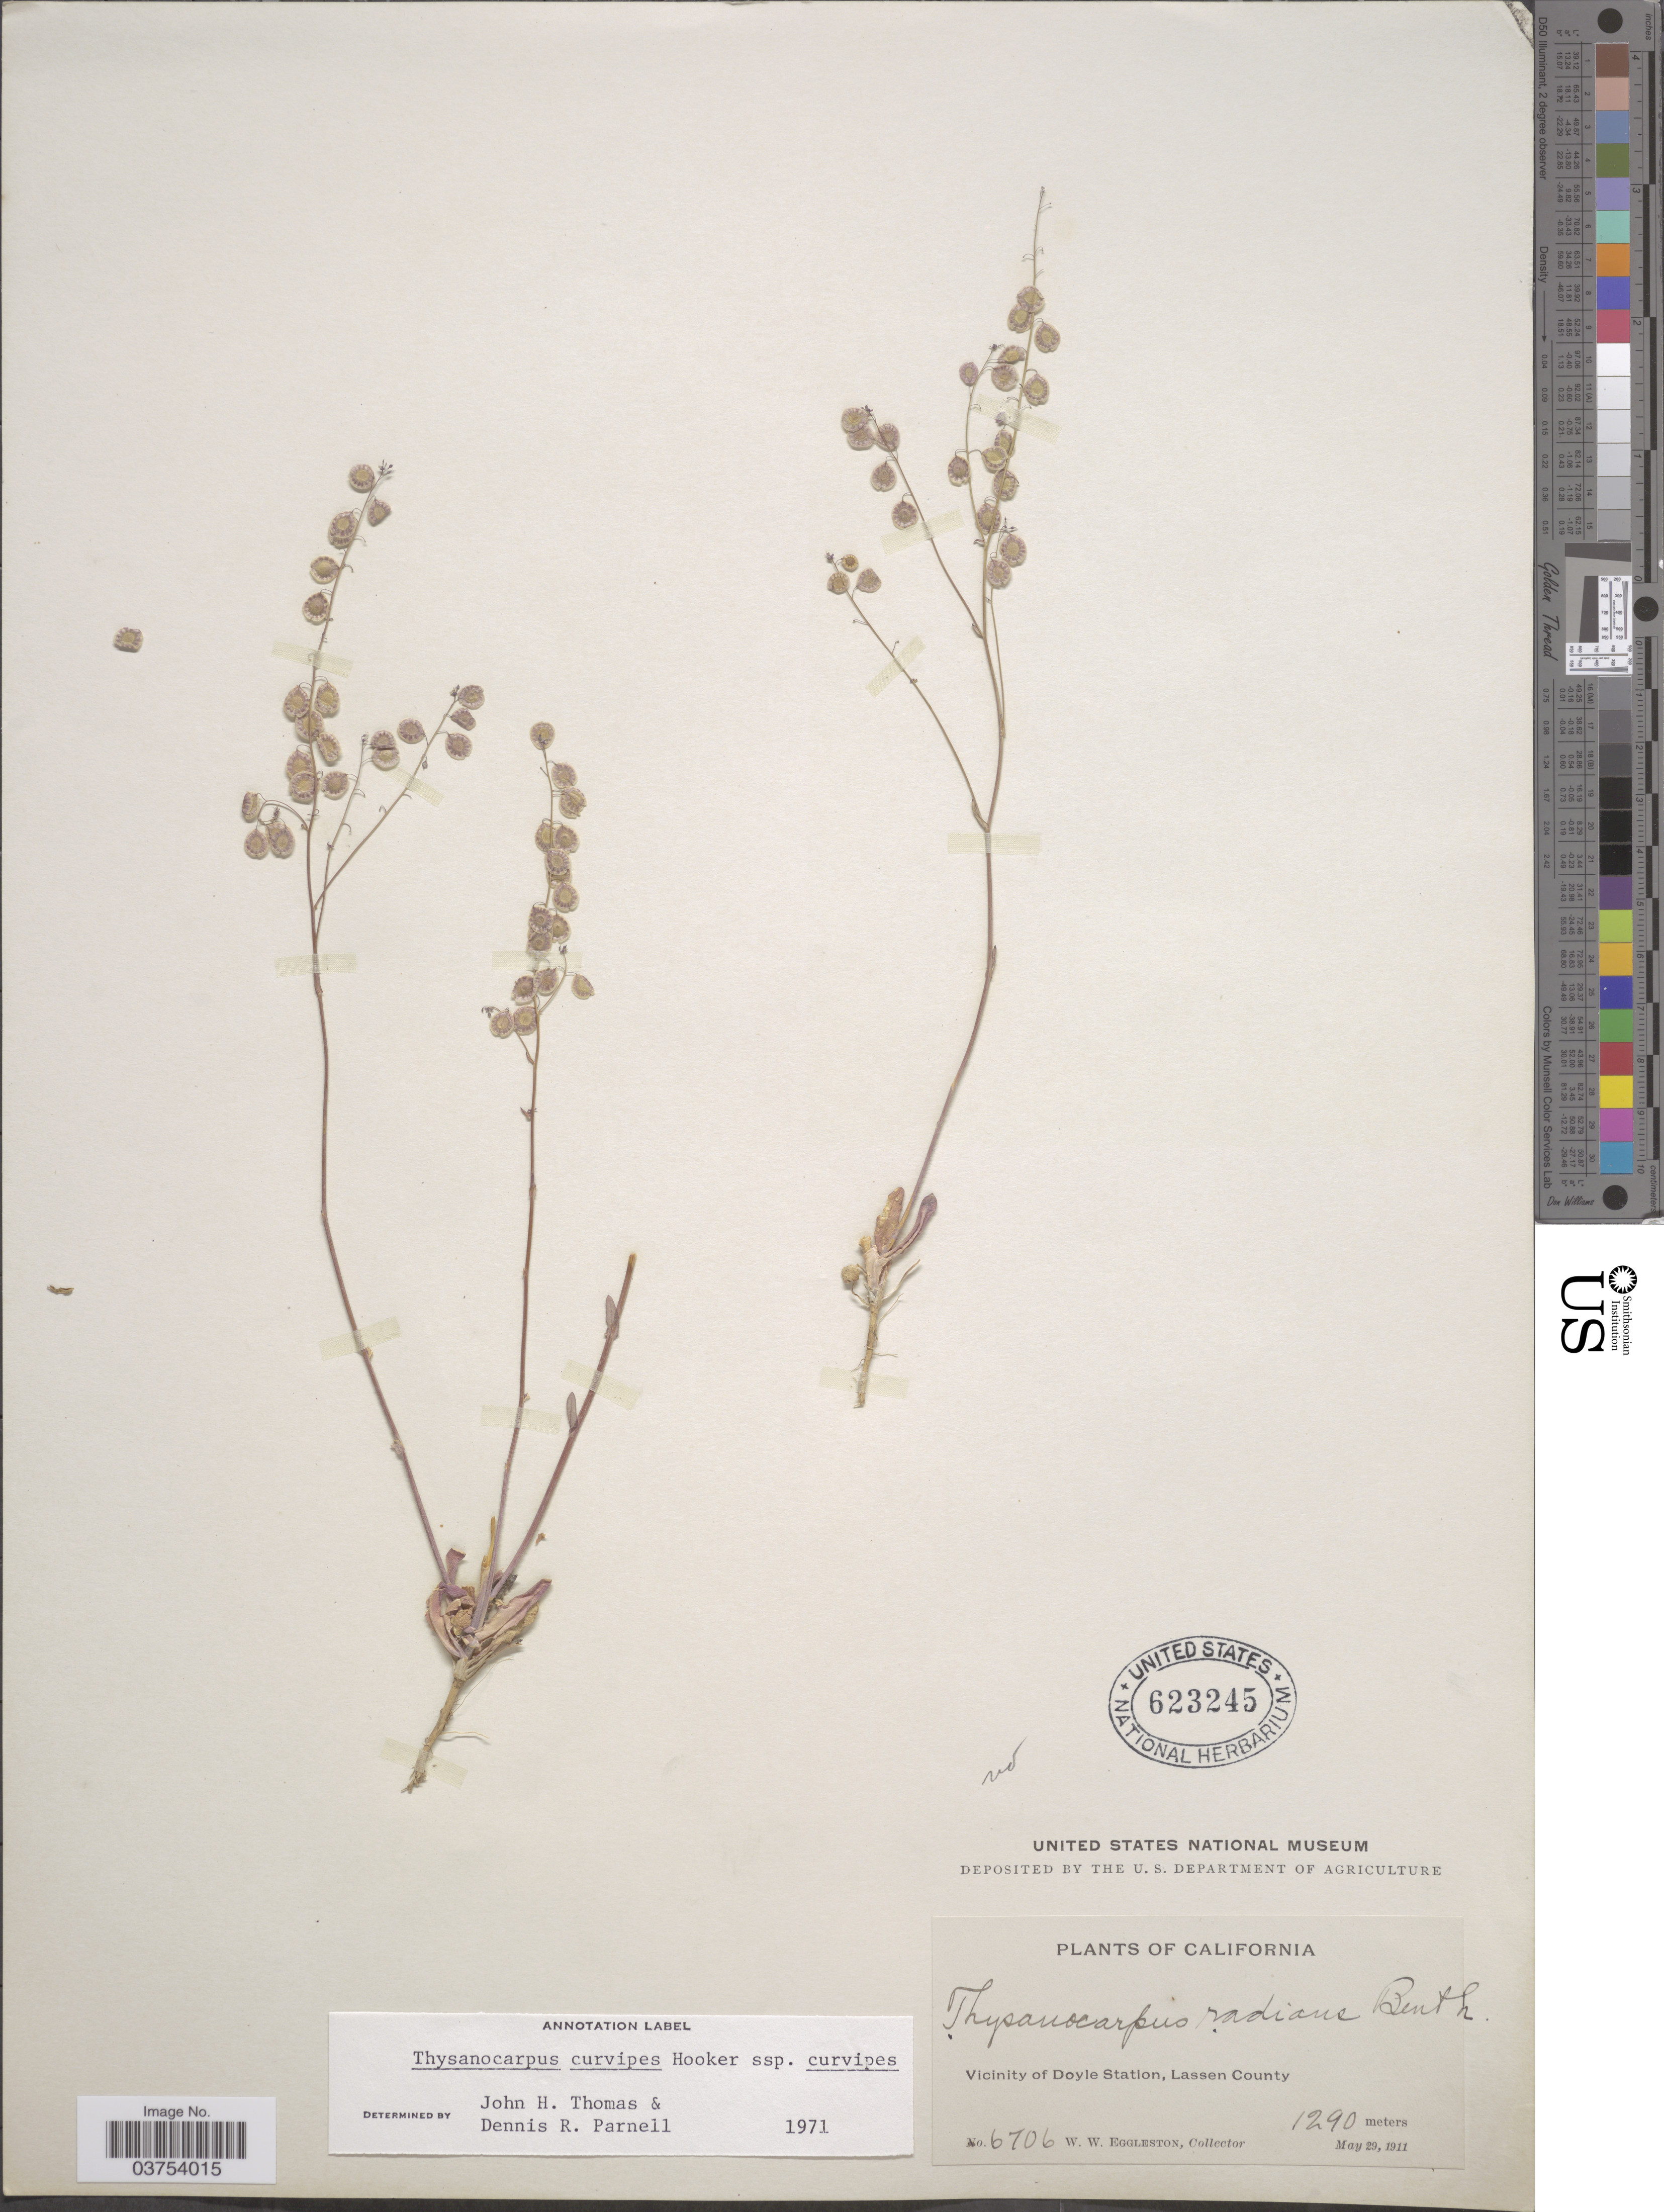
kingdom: Plantae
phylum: Tracheophyta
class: Magnoliopsida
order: Brassicales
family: Brassicaceae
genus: Thysanocarpus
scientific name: Thysanocarpus curvipes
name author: Hook.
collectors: W. W. Eggleston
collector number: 6706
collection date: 1911-05-29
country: United States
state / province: California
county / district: Lassen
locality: Vicinity of Doyle Station, Lassen County.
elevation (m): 1290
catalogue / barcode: US 623245